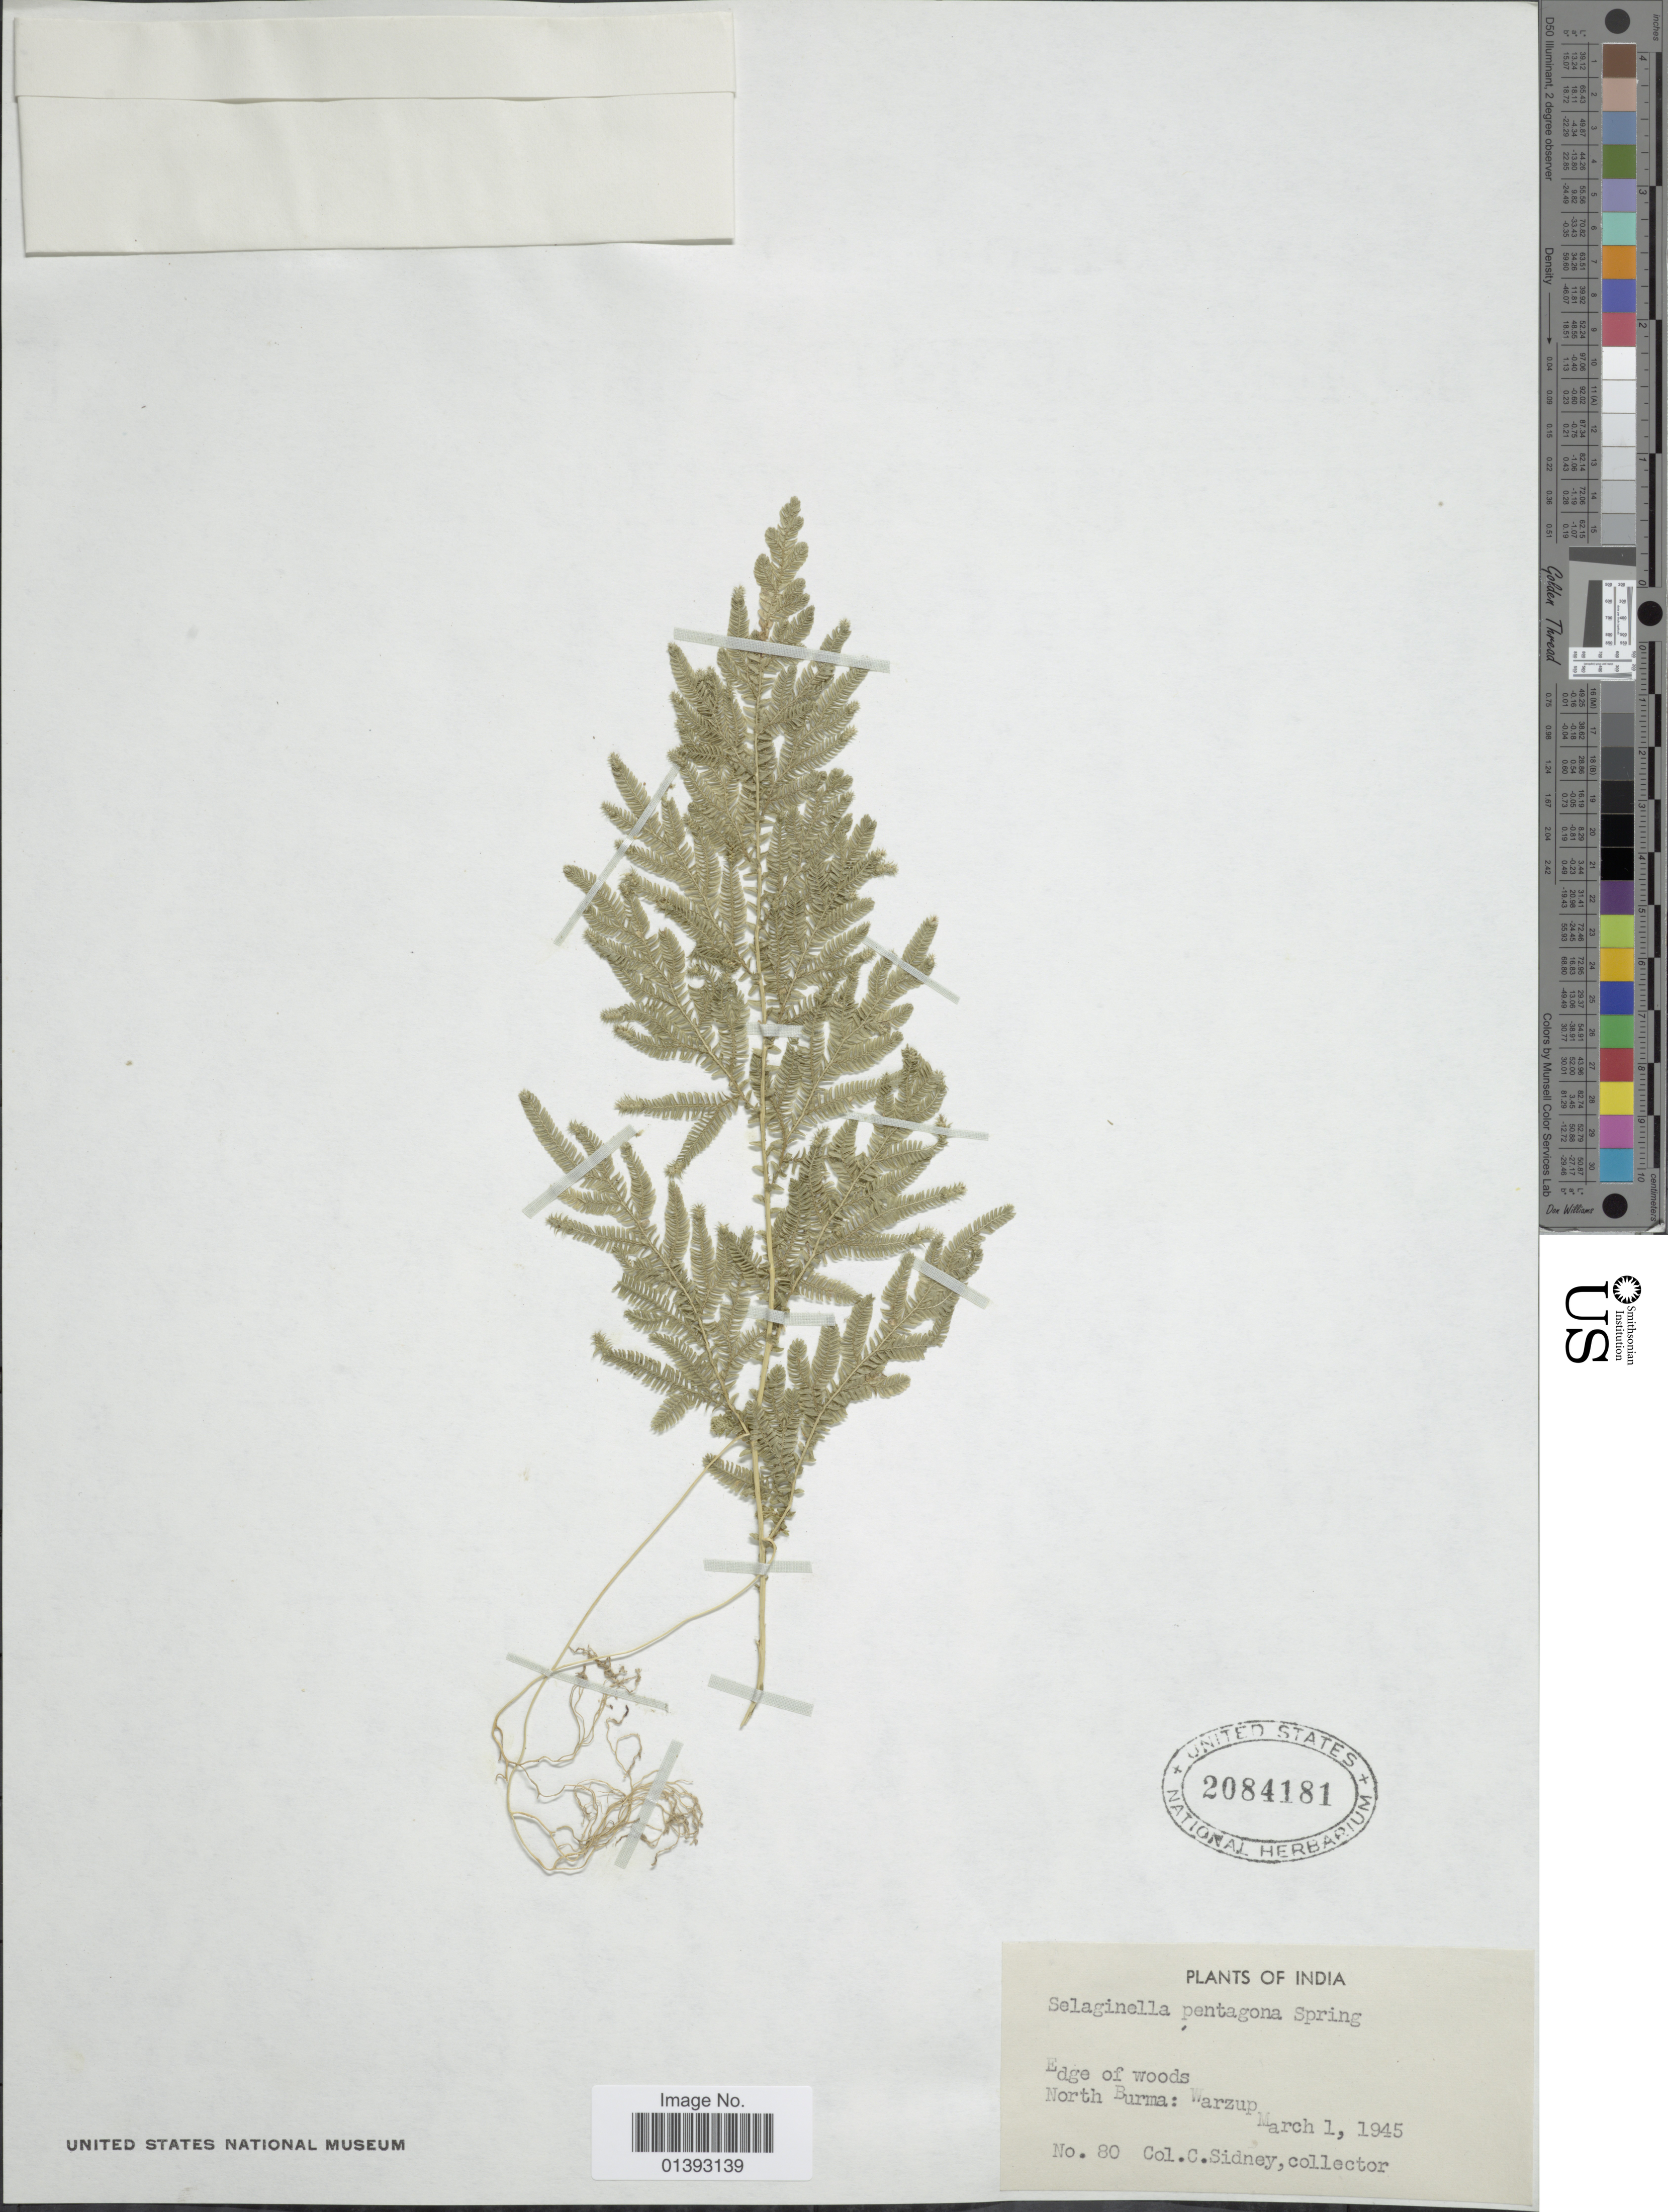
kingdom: Plantae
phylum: Tracheophyta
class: Lycopodiopsida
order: Selaginellales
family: Selaginellaceae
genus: Selaginella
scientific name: Selaginella pentagona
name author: Spring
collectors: C. Sidney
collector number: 80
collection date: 1945-03-01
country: Myanmar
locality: Edge of woods, North Burma: Warzup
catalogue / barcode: US 2084181